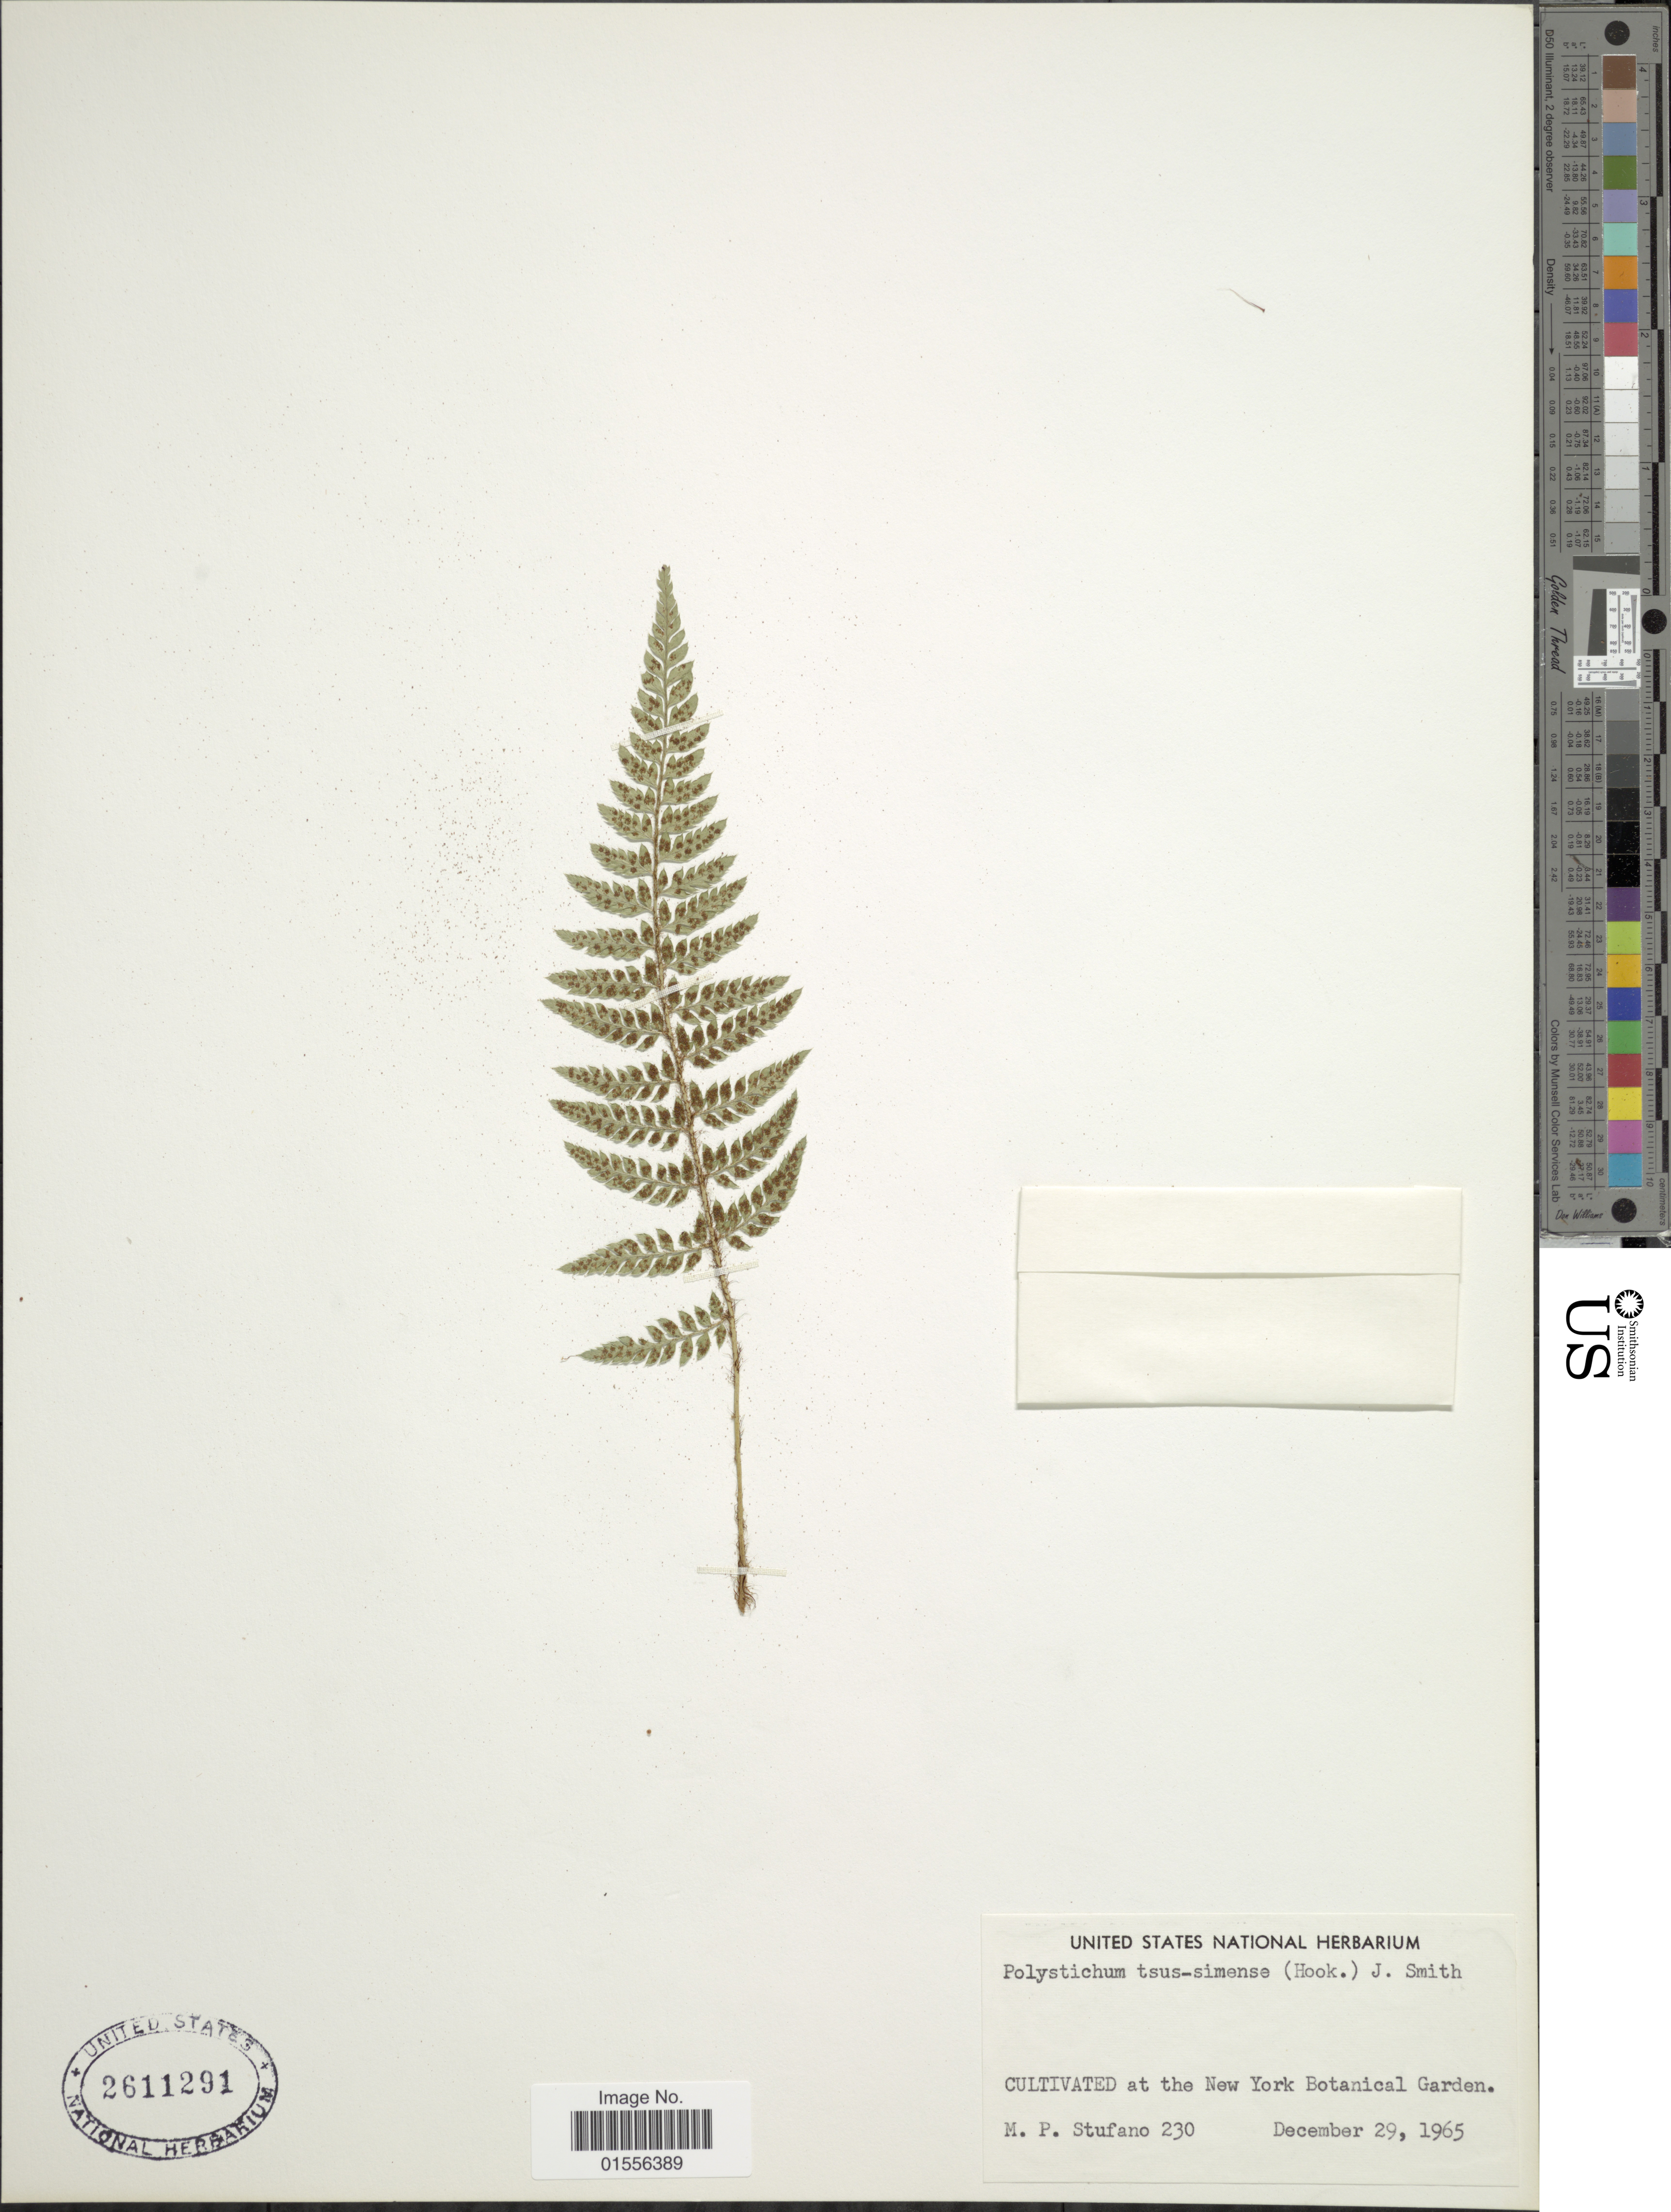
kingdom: Plantae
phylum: Tracheophyta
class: Polypodiopsida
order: Polypodiales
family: Dryopteridaceae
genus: Polystichum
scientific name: Polystichum tsus-simense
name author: (Hook.) J. Sm.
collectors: M. Stufano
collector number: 230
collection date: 1965-12-29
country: United States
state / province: New York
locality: Cultivated at the New York Botanical Garden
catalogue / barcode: US 2611291